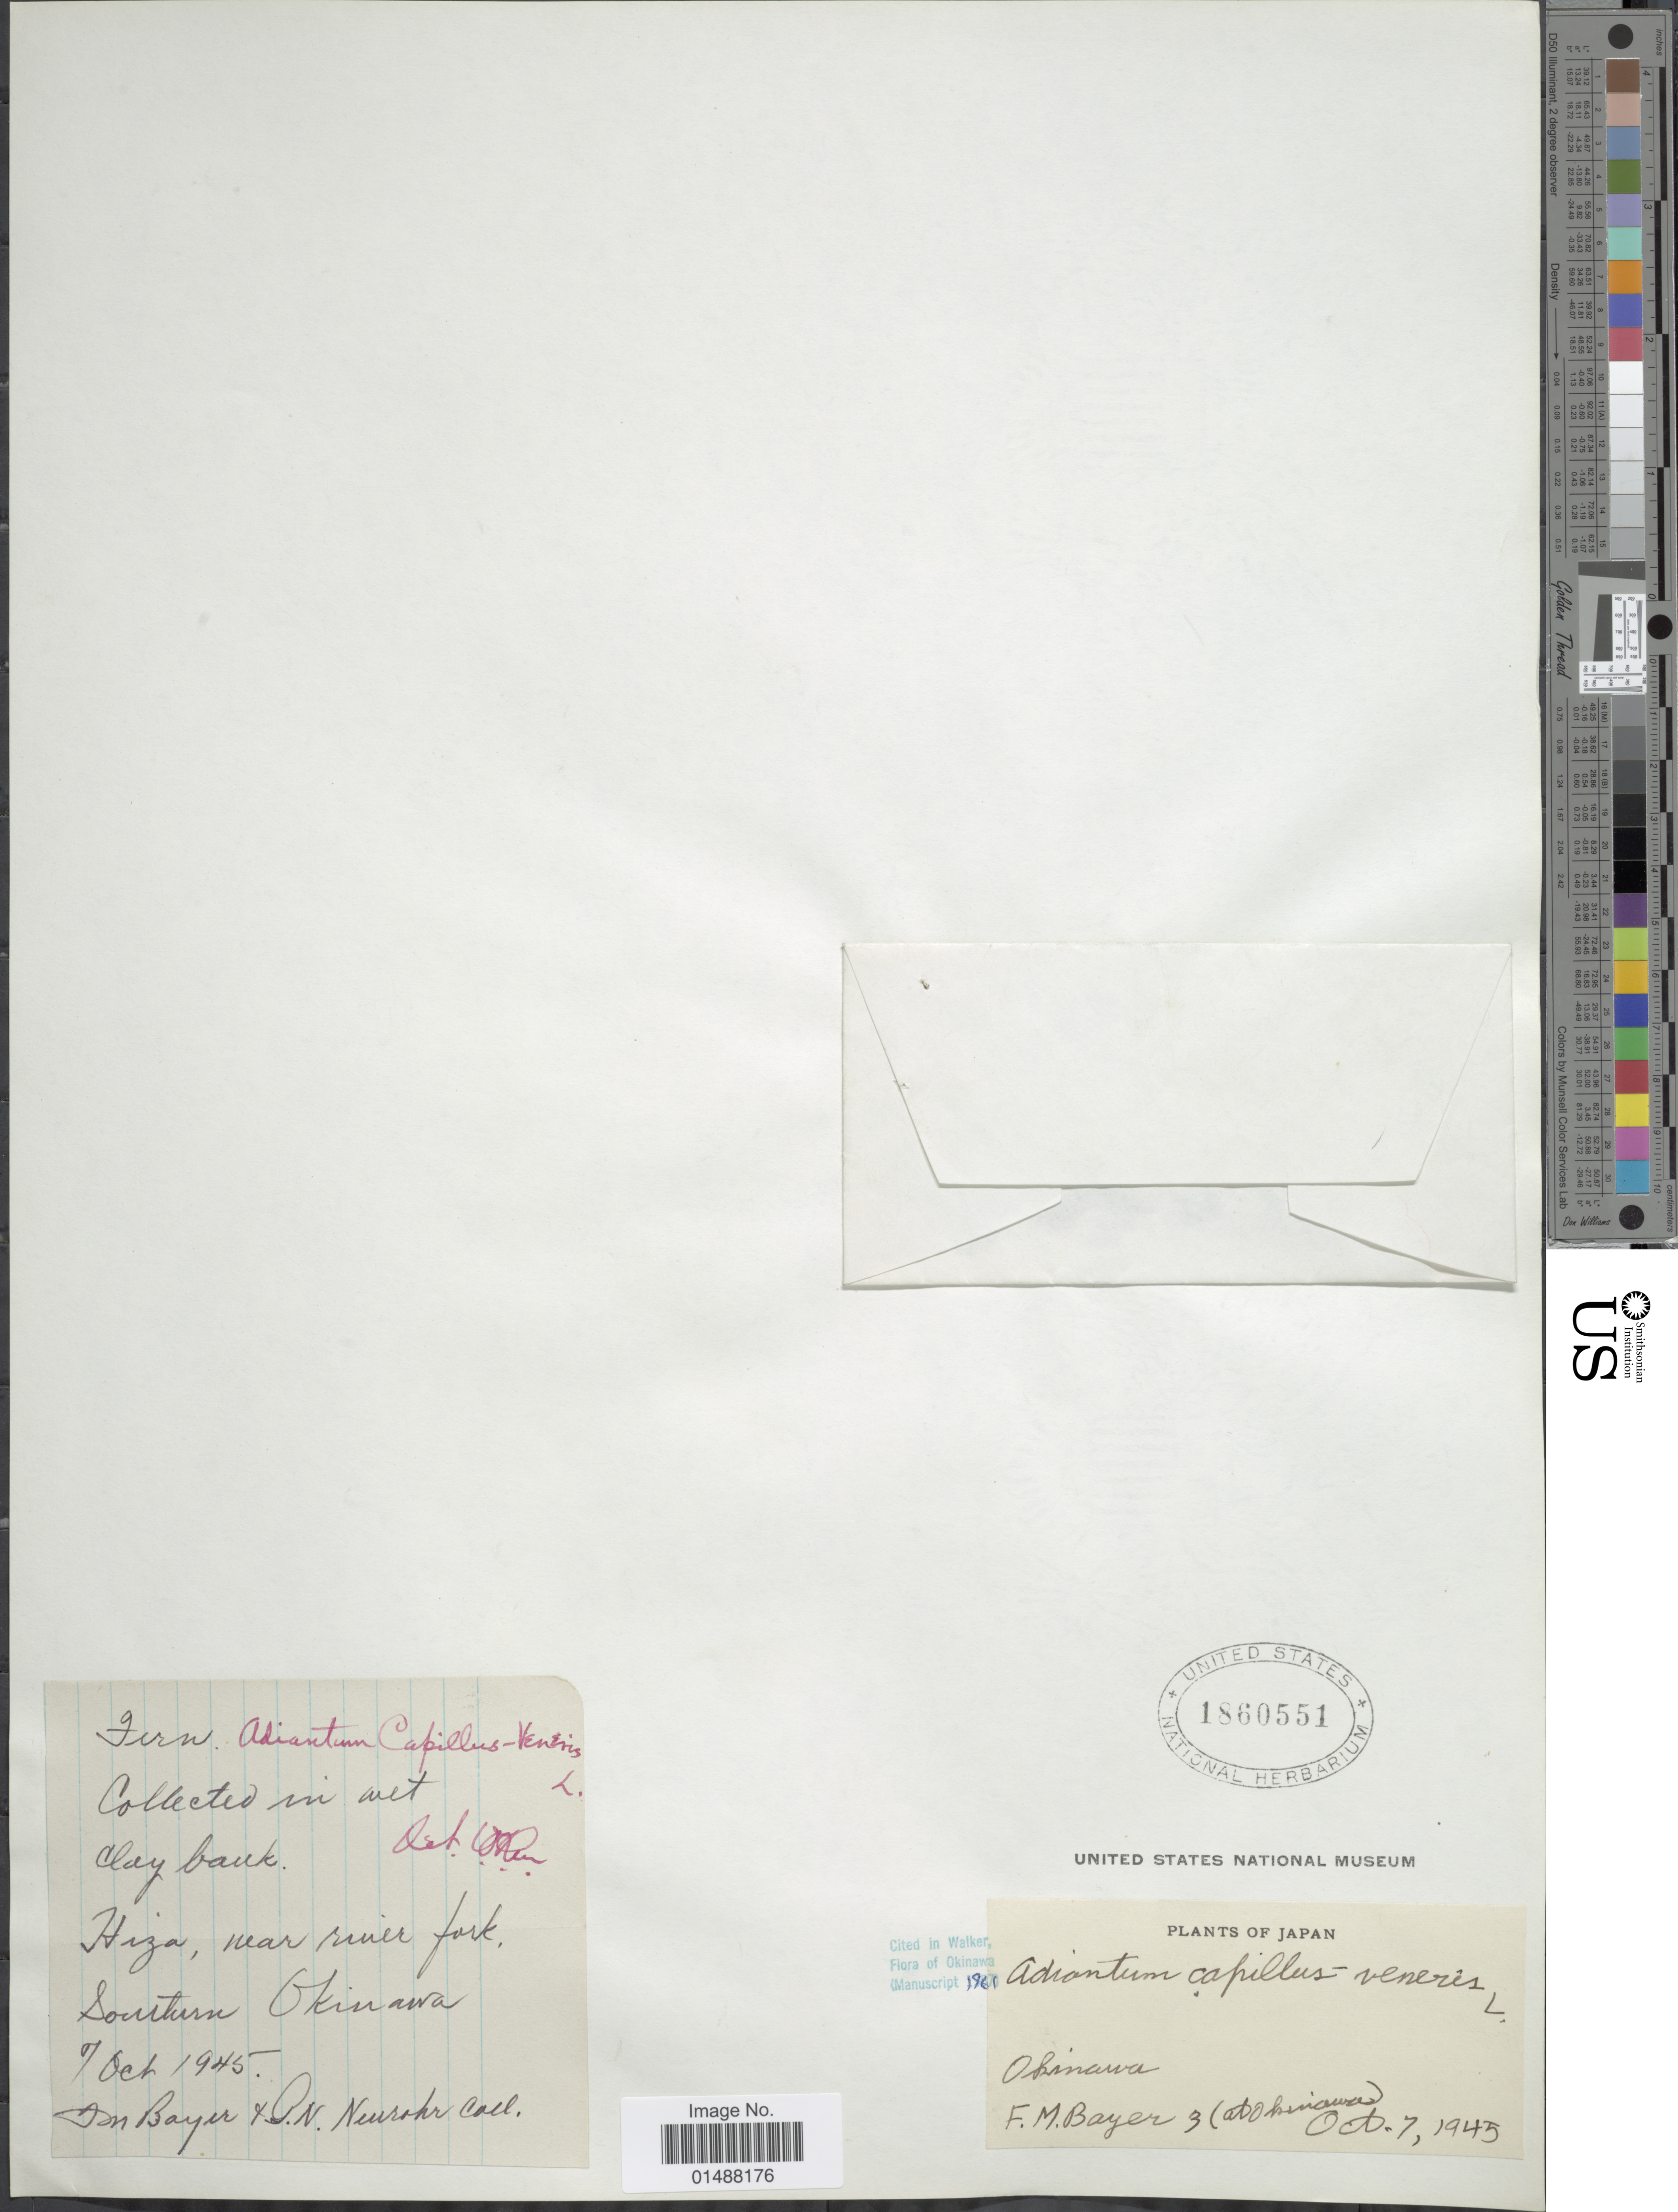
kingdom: Plantae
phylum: Tracheophyta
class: Polypodiopsida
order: Polypodiales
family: Pteridaceae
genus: Adiantum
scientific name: Adiantum capillus-veneris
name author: L.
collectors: F. Bayer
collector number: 3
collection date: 1945-10-07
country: Japan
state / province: Okinawa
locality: Hiza, near river fork, Southern Okinawa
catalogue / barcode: US 1860551